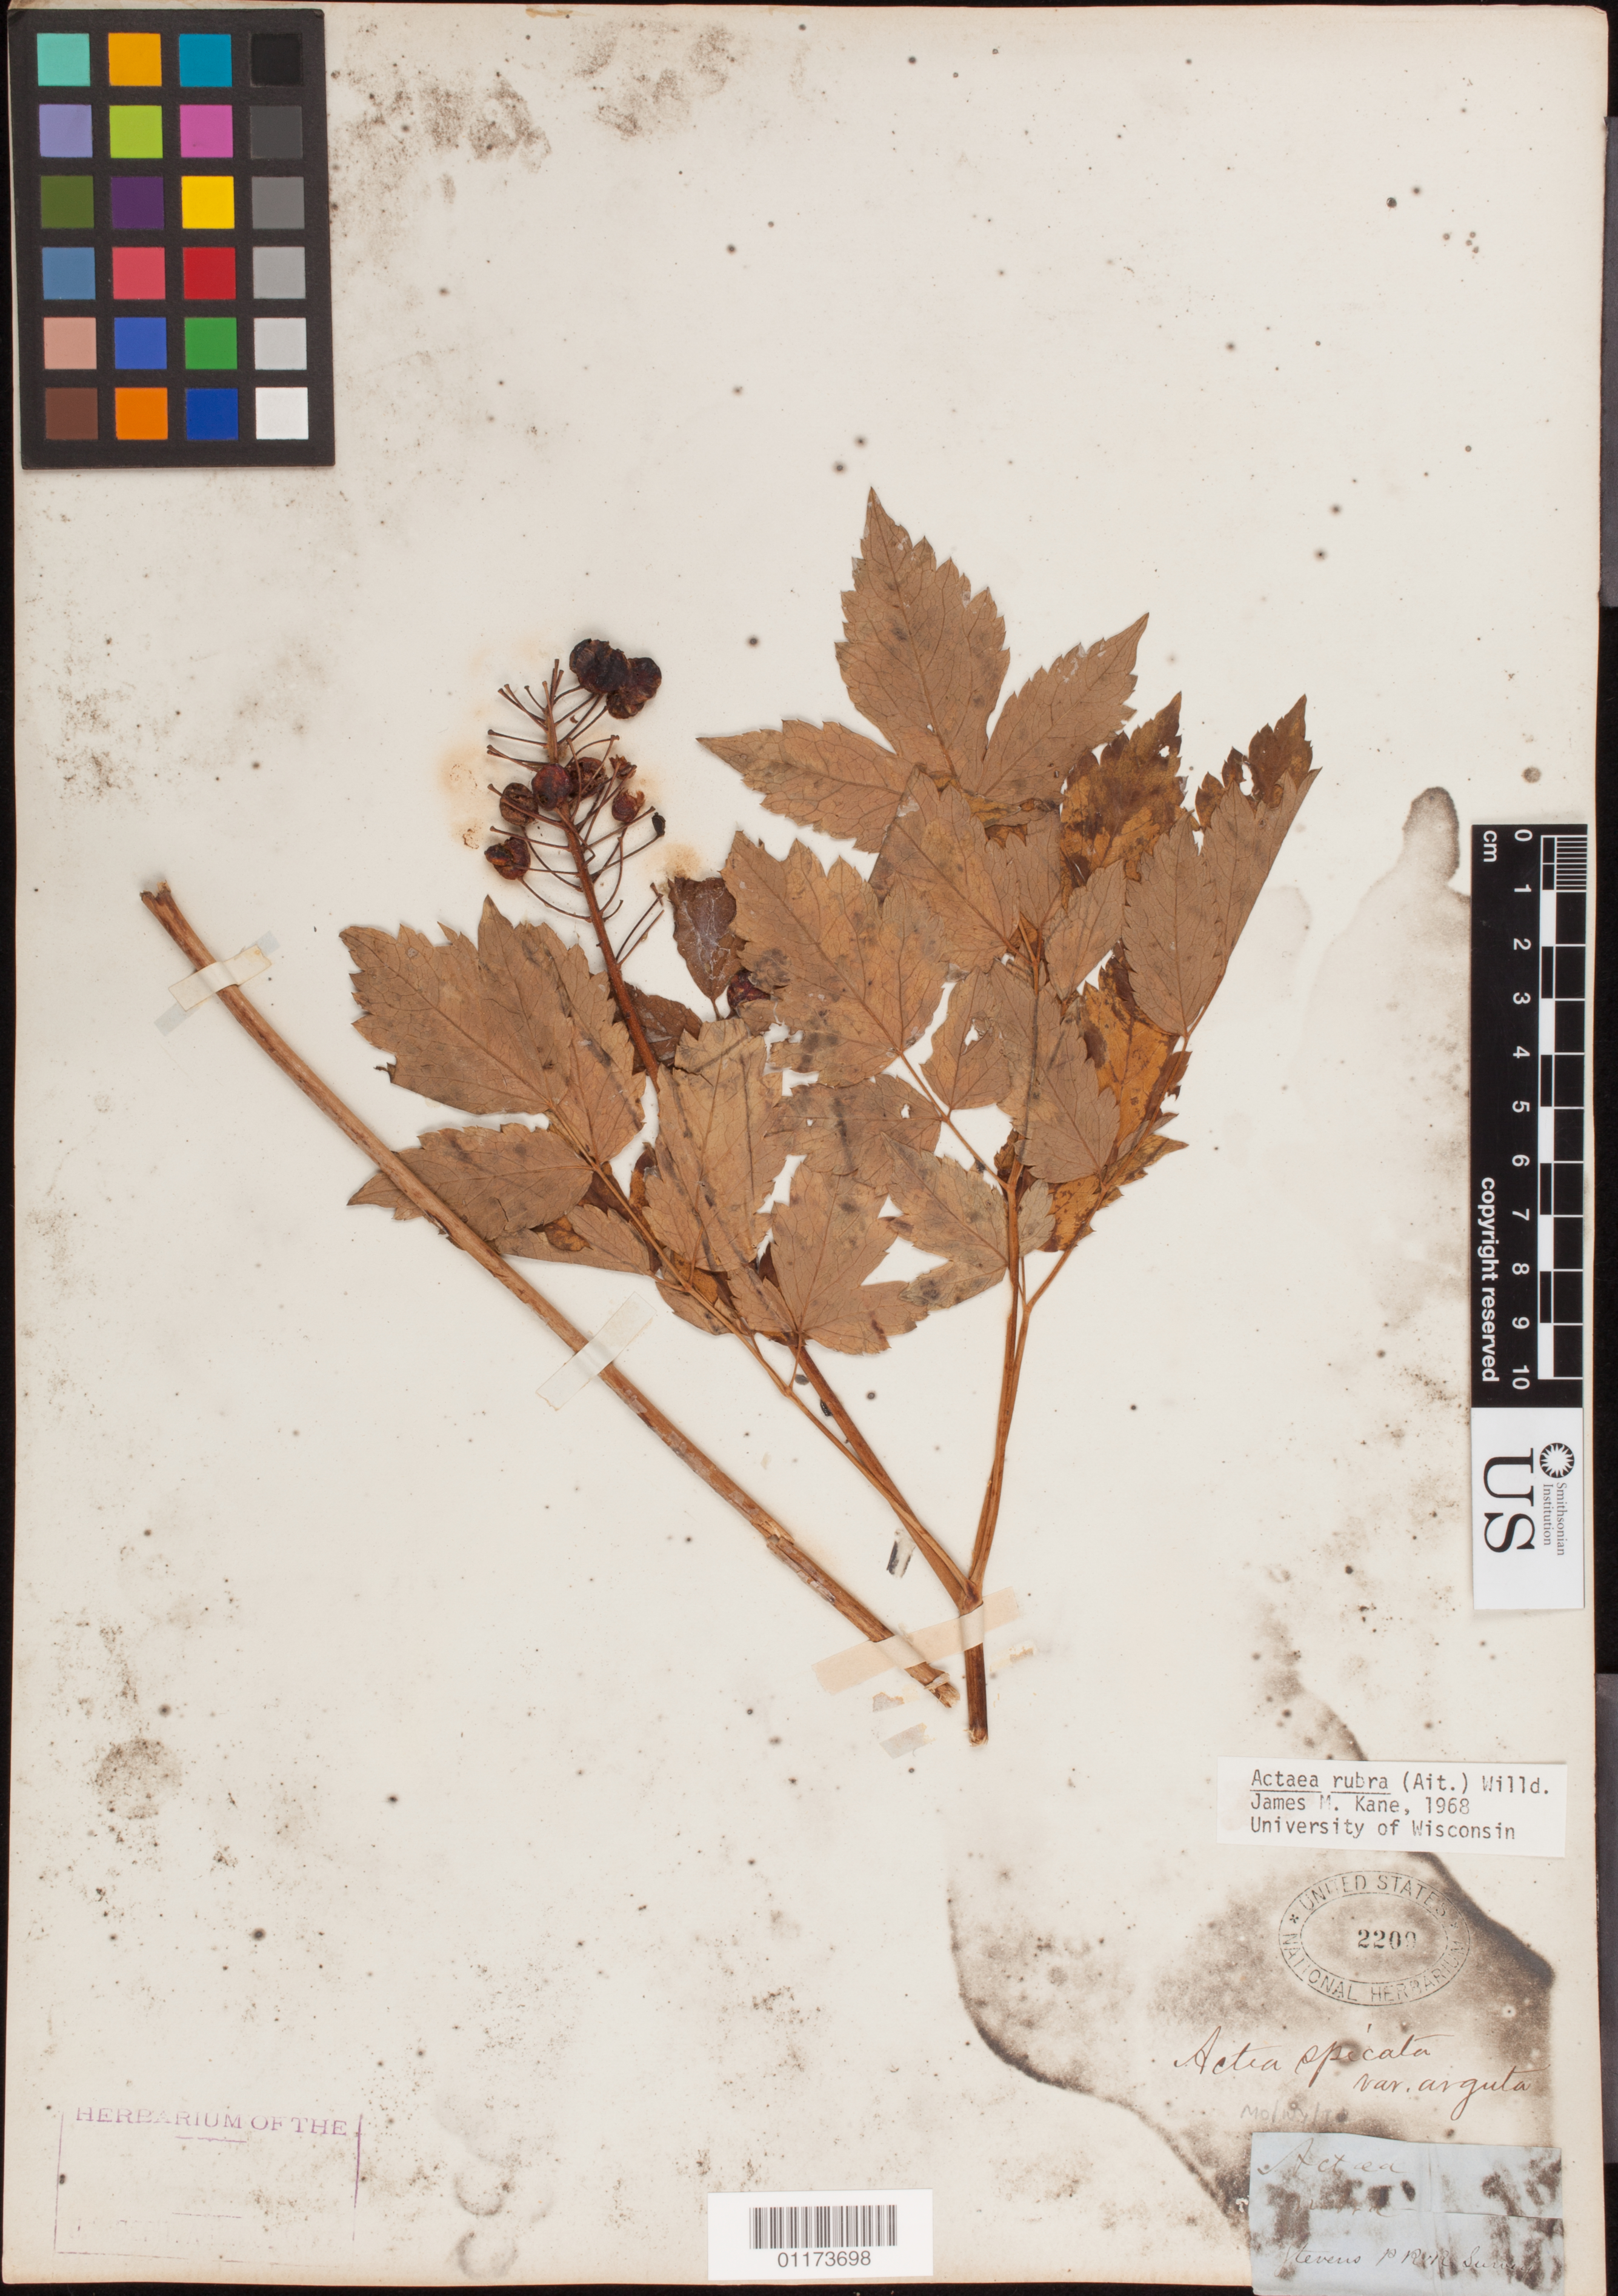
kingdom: Plantae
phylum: Tracheophyta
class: Magnoliopsida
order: Ranunculales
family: Ranunculaceae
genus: Actaea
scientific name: Actaea rubra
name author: (Aiton) Willd.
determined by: Kane, J. M.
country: Canada / United States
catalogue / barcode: US 2209